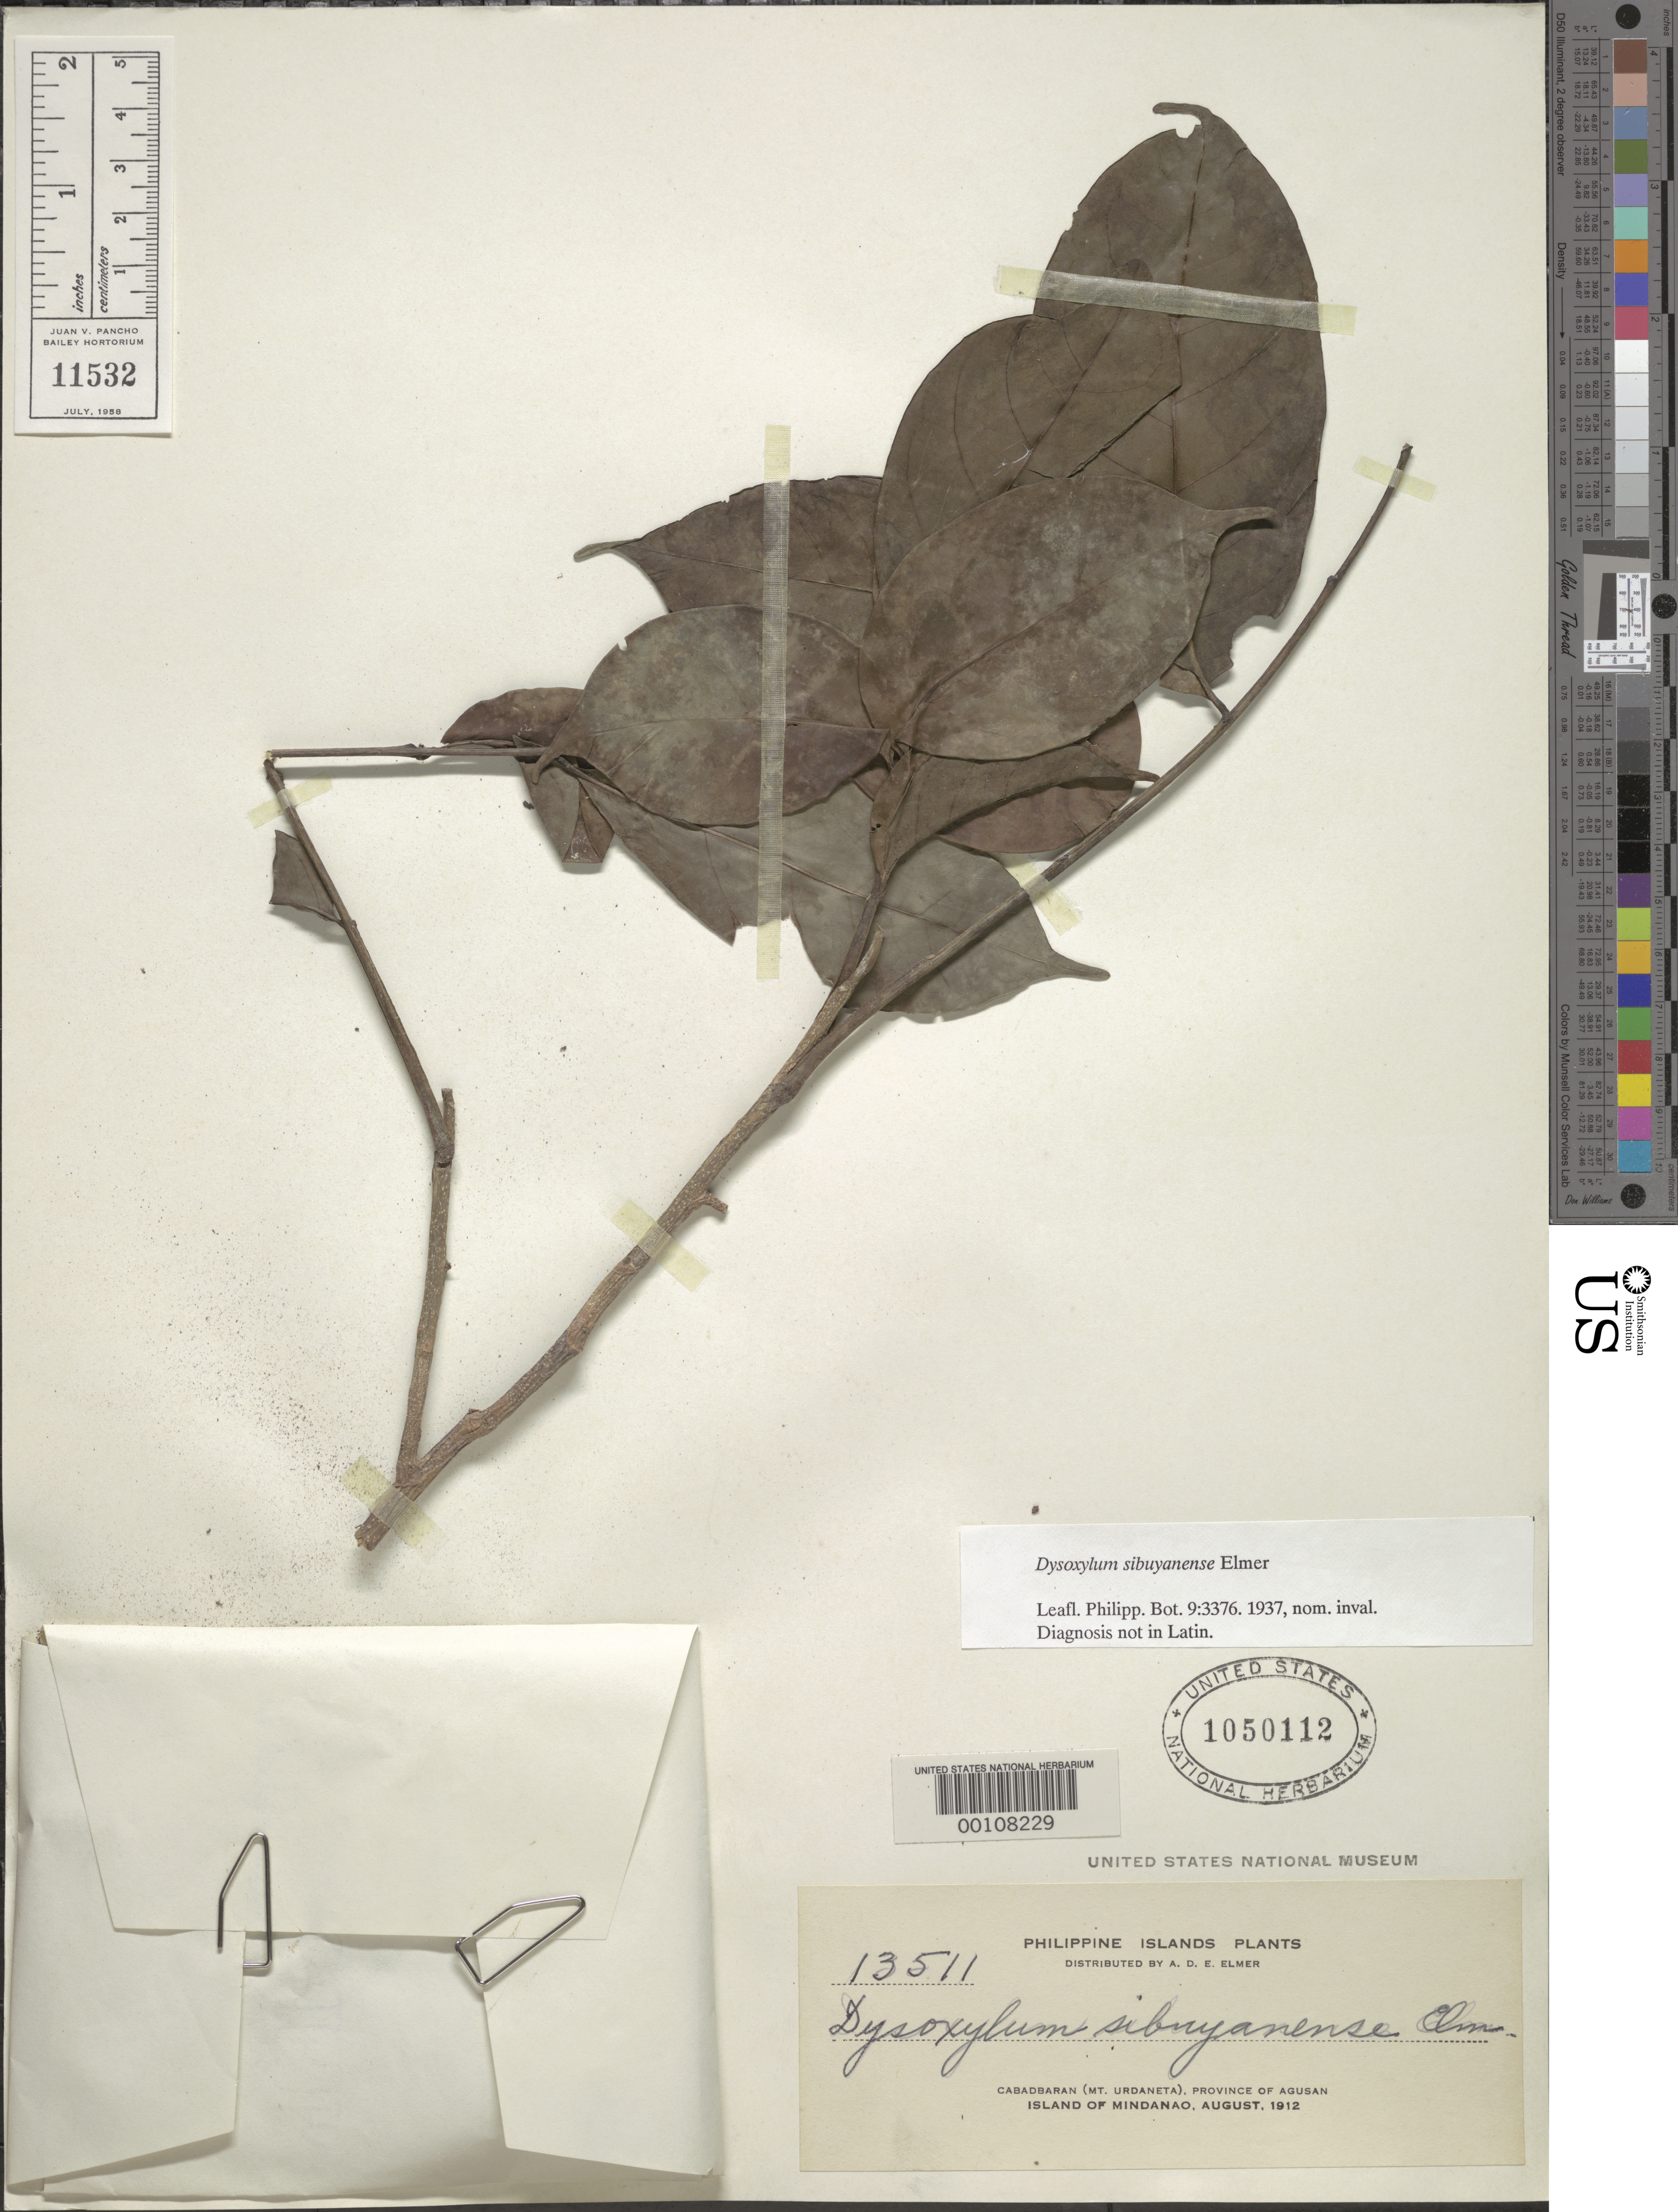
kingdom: Plantae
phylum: Tracheophyta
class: Magnoliopsida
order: Sapindales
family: Meliaceae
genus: Goniocheton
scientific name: Goniocheton arborescens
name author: Blume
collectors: A. D. E. Elmer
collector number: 13511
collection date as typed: Aug 1912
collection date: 1912-08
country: Philippines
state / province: Caraga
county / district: Agusan del Norte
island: Mindanao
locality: Cabadbaran, Mt. Urdaneta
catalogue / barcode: US 1050112